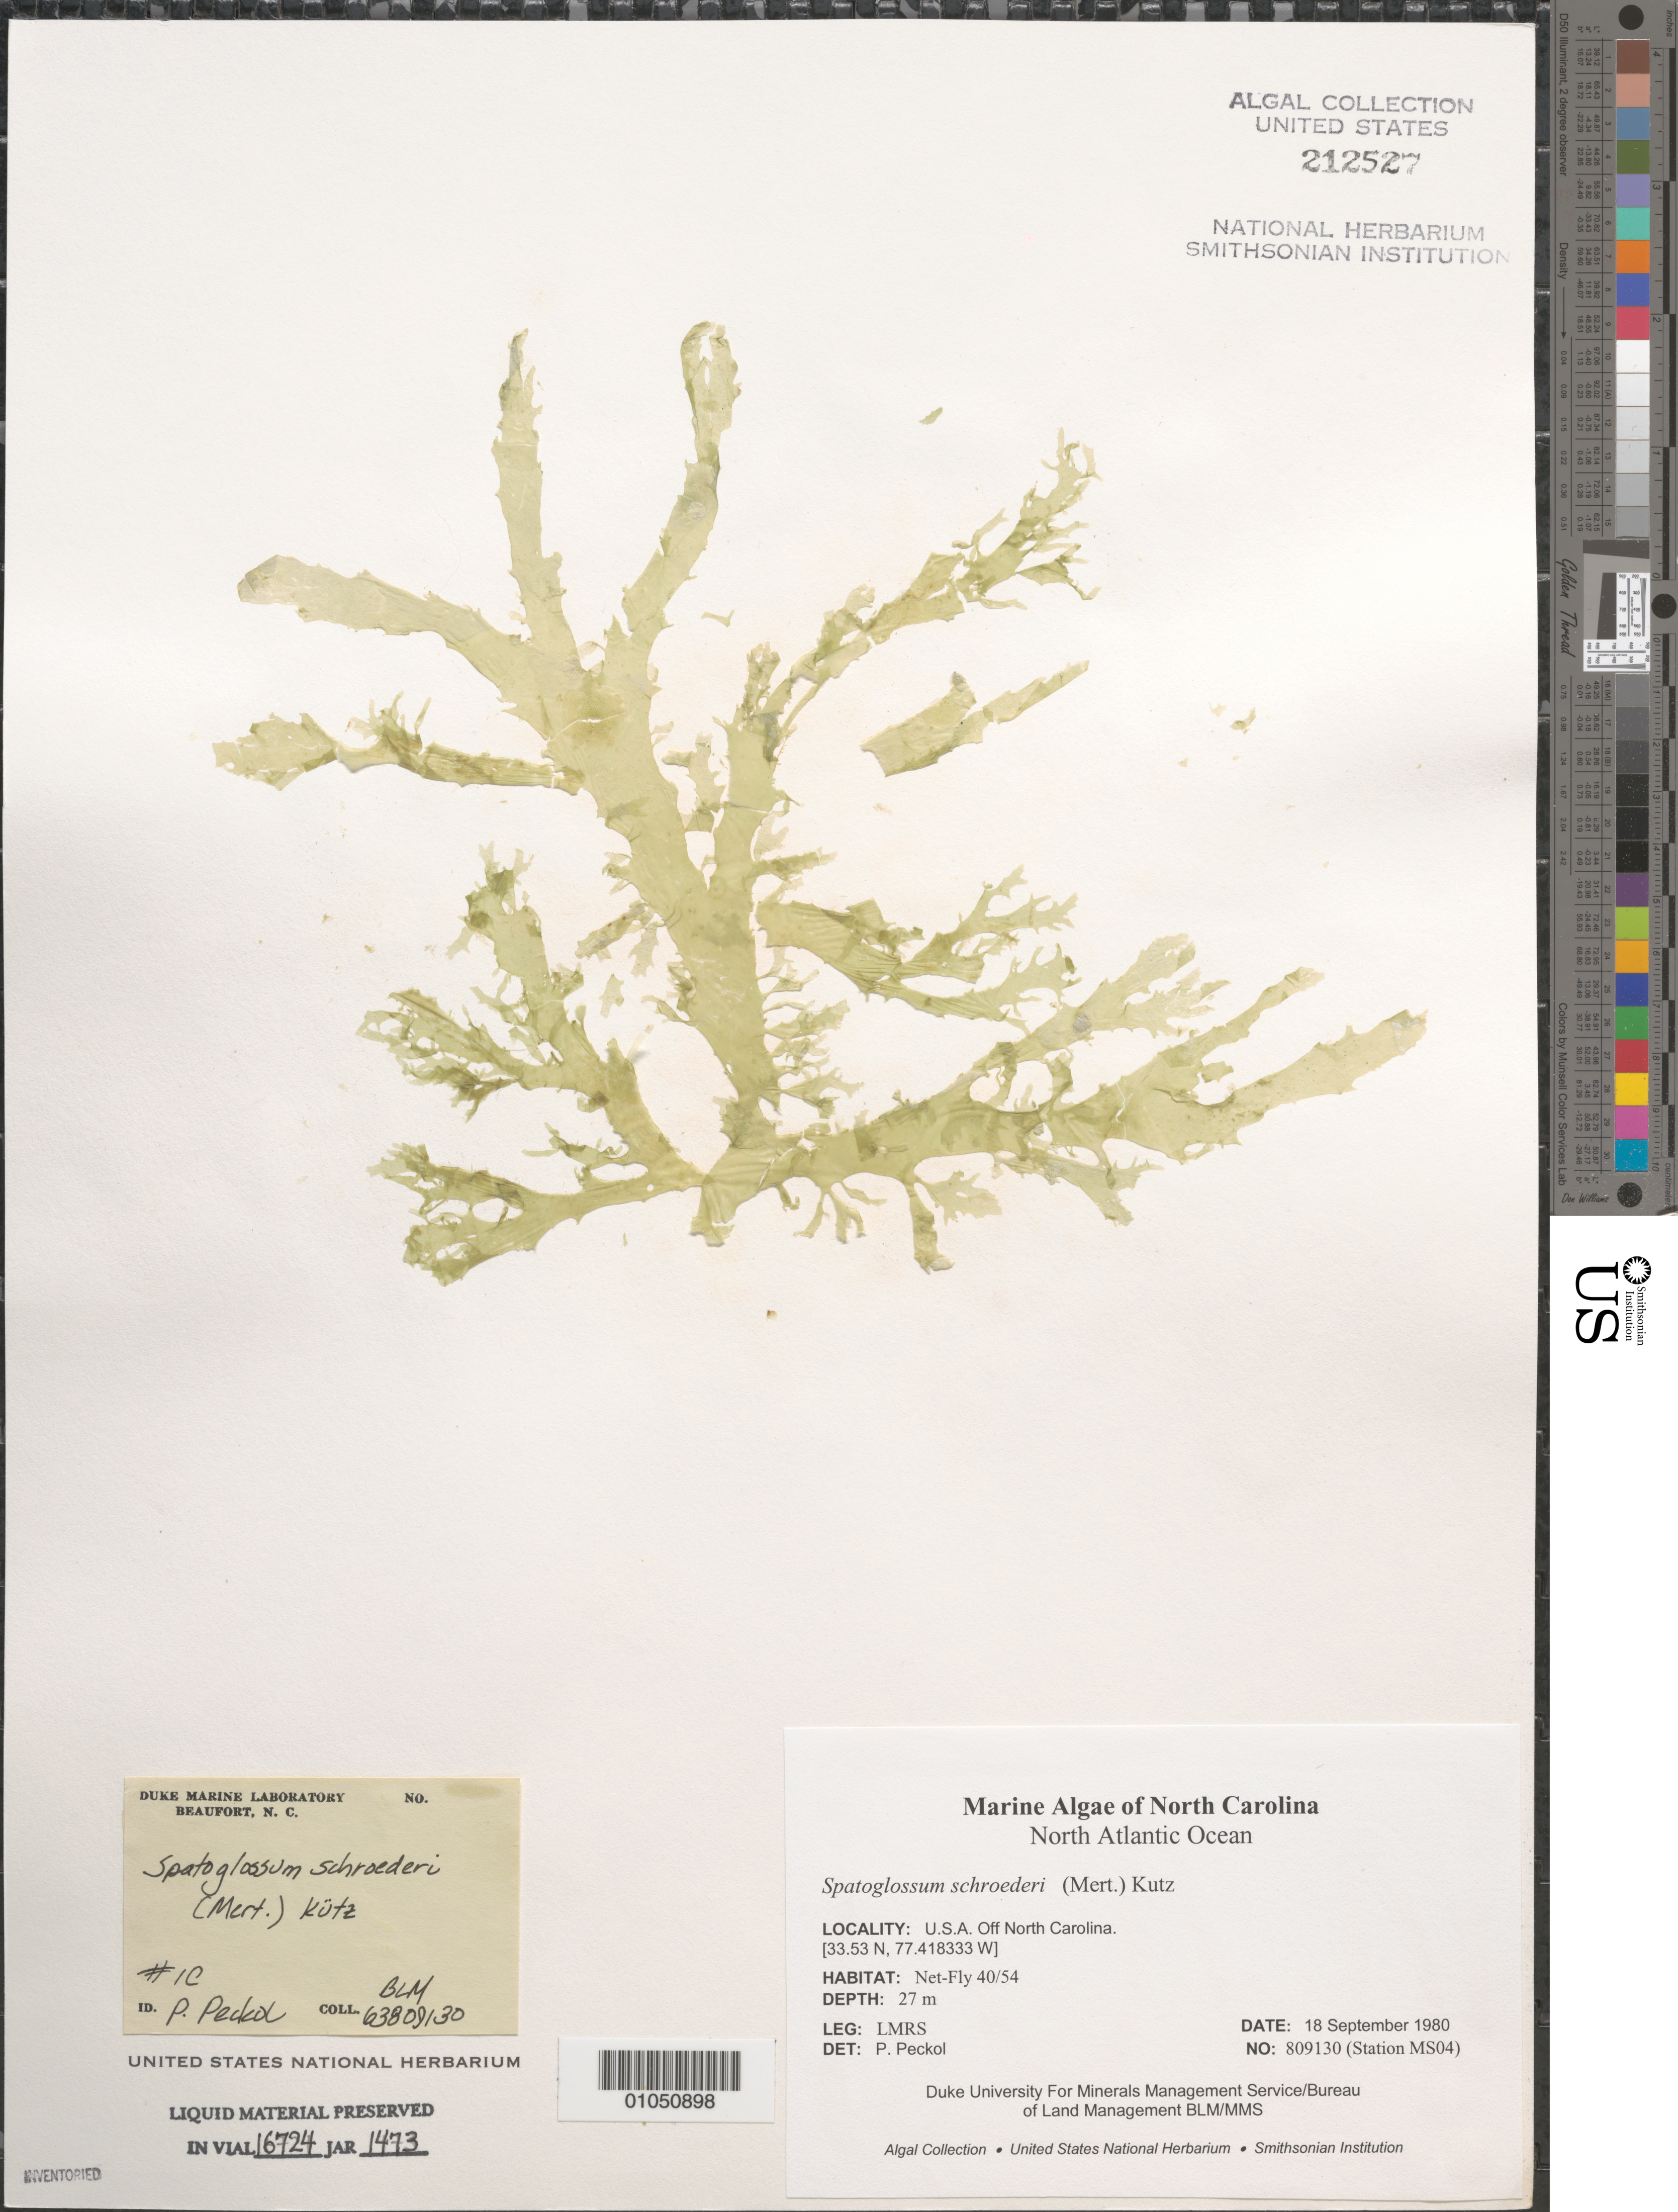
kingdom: Chromista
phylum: Ochrophyta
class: Phaeophyceae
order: Dictyotales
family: Dictyotaceae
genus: Spatoglossum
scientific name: Spatoglossum schroederi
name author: (C. Agardh) Kütz.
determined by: Peckol, P.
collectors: LMRS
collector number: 809130 (Station MS04)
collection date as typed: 18 Sep 1980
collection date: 1980-09-18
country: United States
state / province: North Carolina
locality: North Atlantic Ocean off North Carolina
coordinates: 33.53 N, 77.418333 W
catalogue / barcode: US 212527